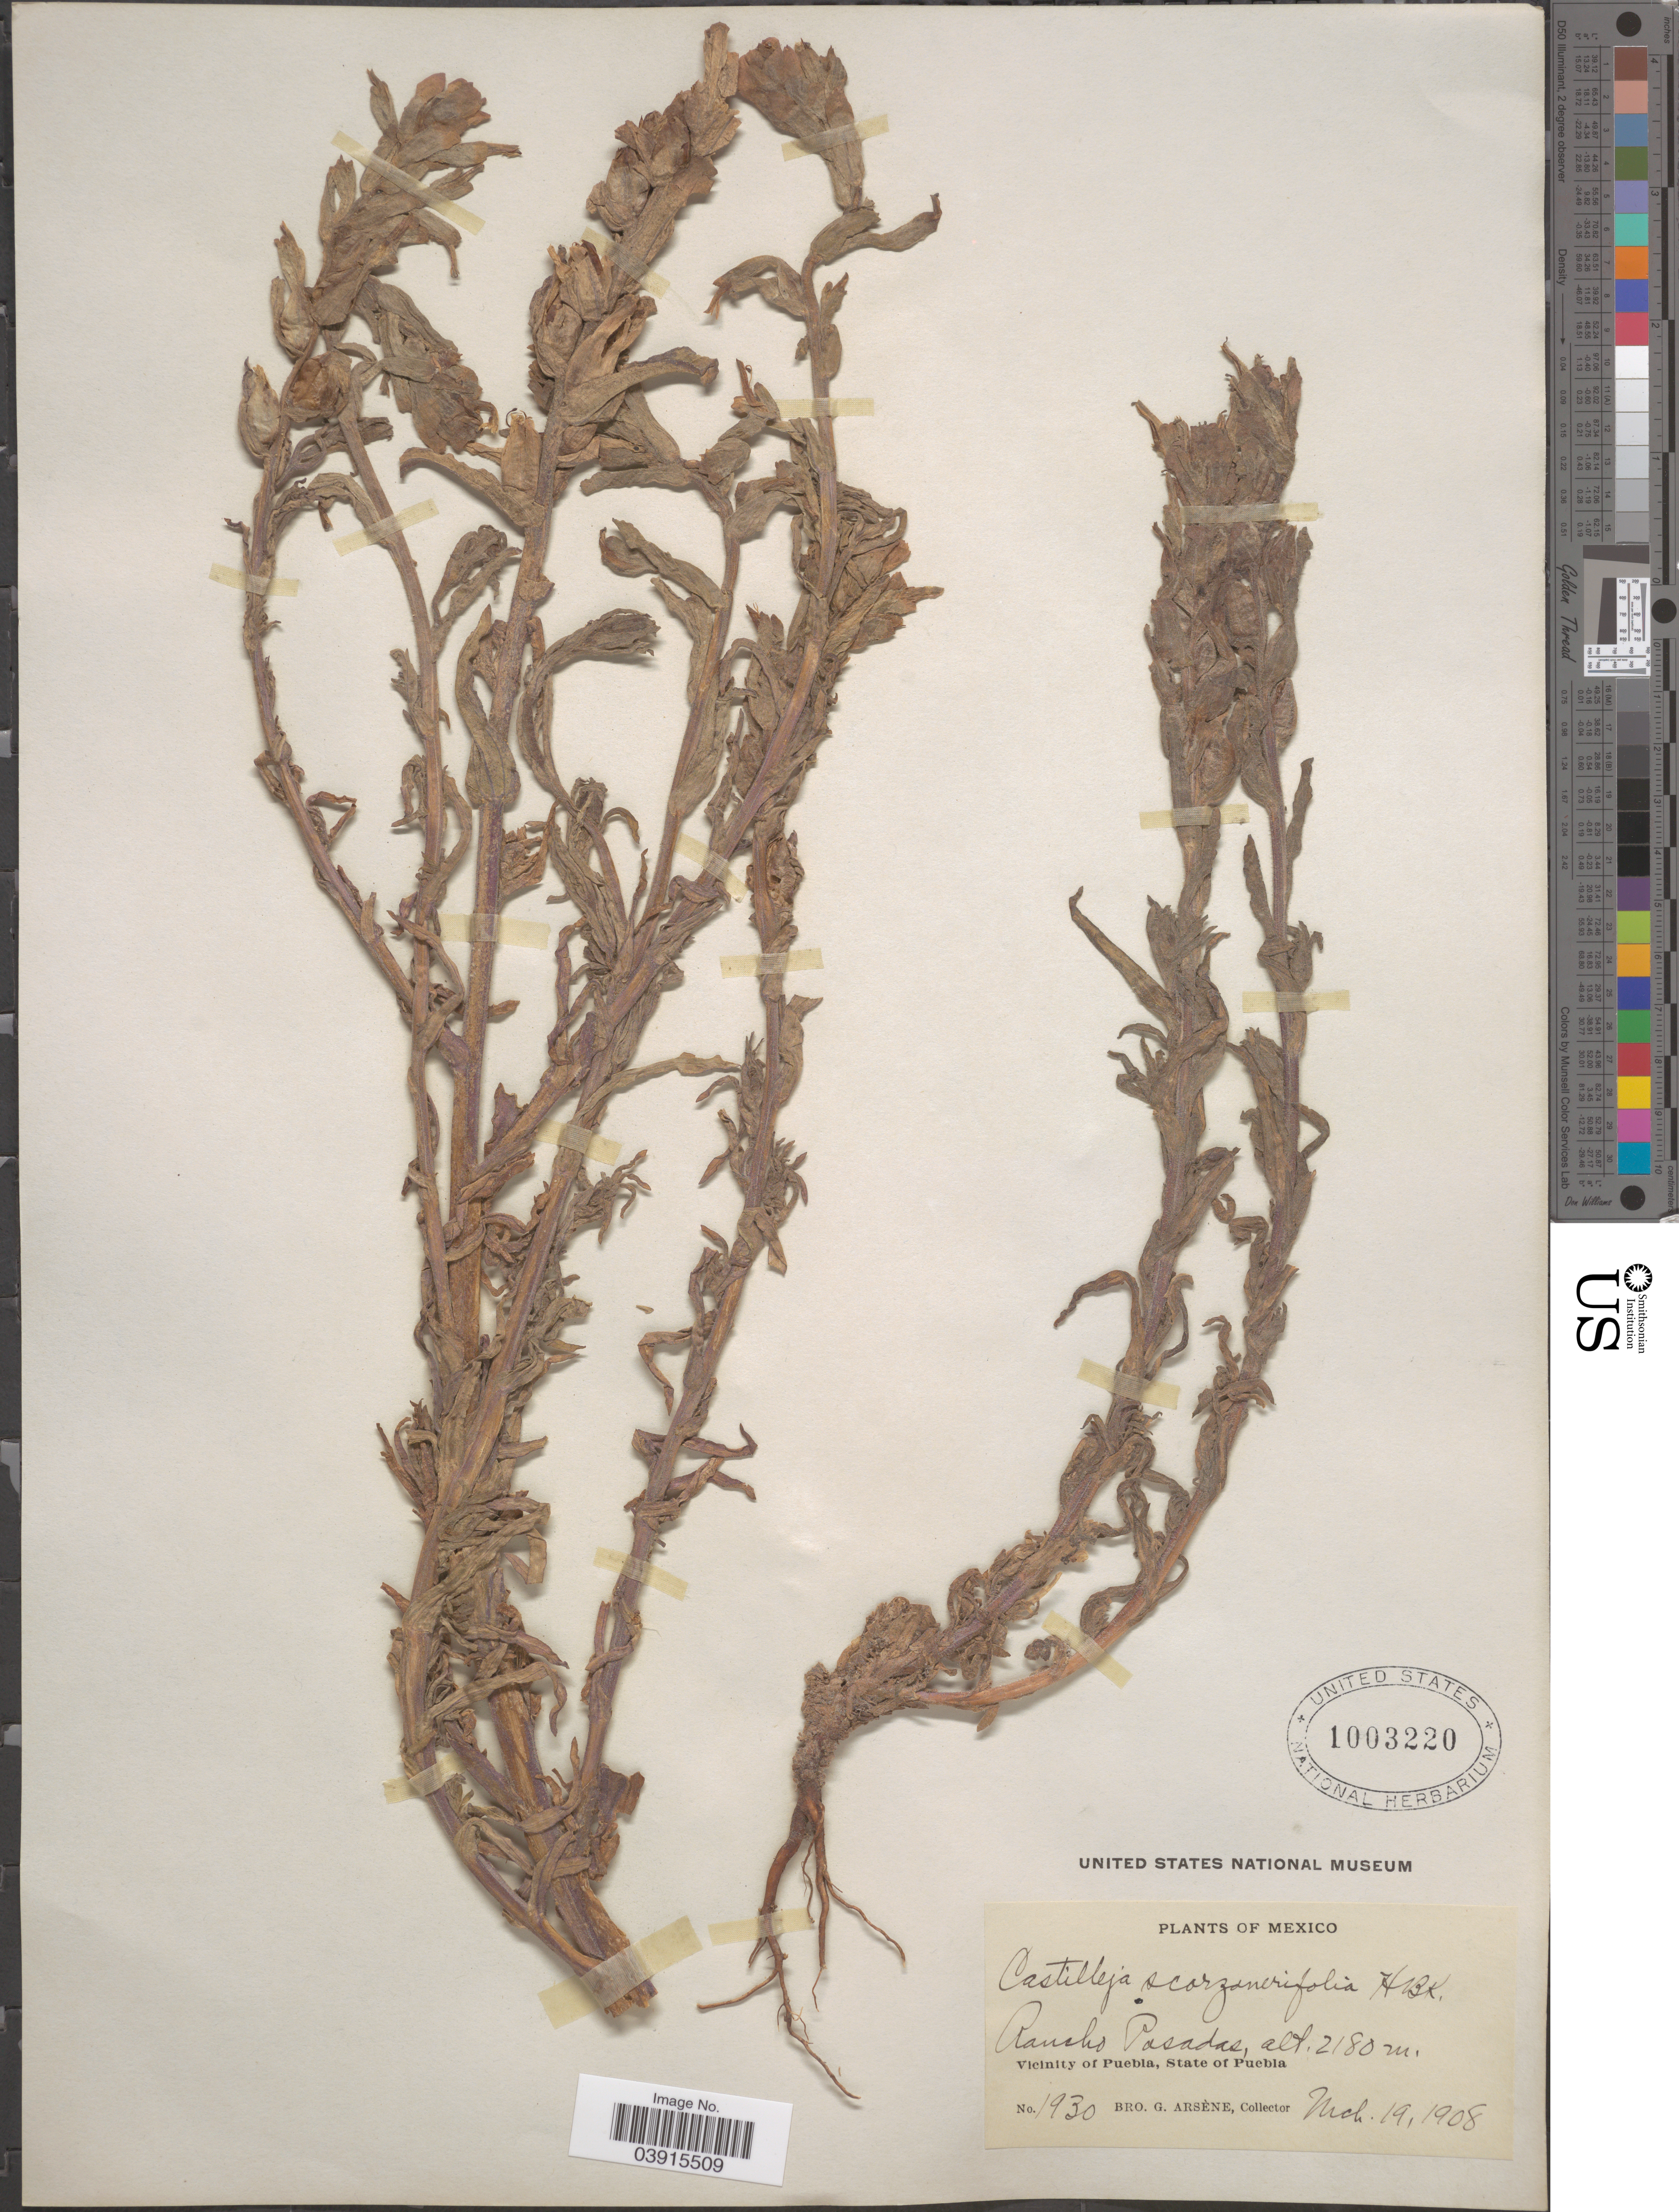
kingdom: Plantae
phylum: Tracheophyta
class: Magnoliopsida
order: Lamiales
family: Orobanchaceae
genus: Castilleja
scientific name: Castilleja scorzonerifolia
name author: Kunth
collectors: Bro. G. Arsène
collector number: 1930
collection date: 1908-03-19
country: Mexico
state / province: Puebla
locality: Rancho Posadas. Vicinity of Puebla.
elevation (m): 2180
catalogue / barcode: US 1003220